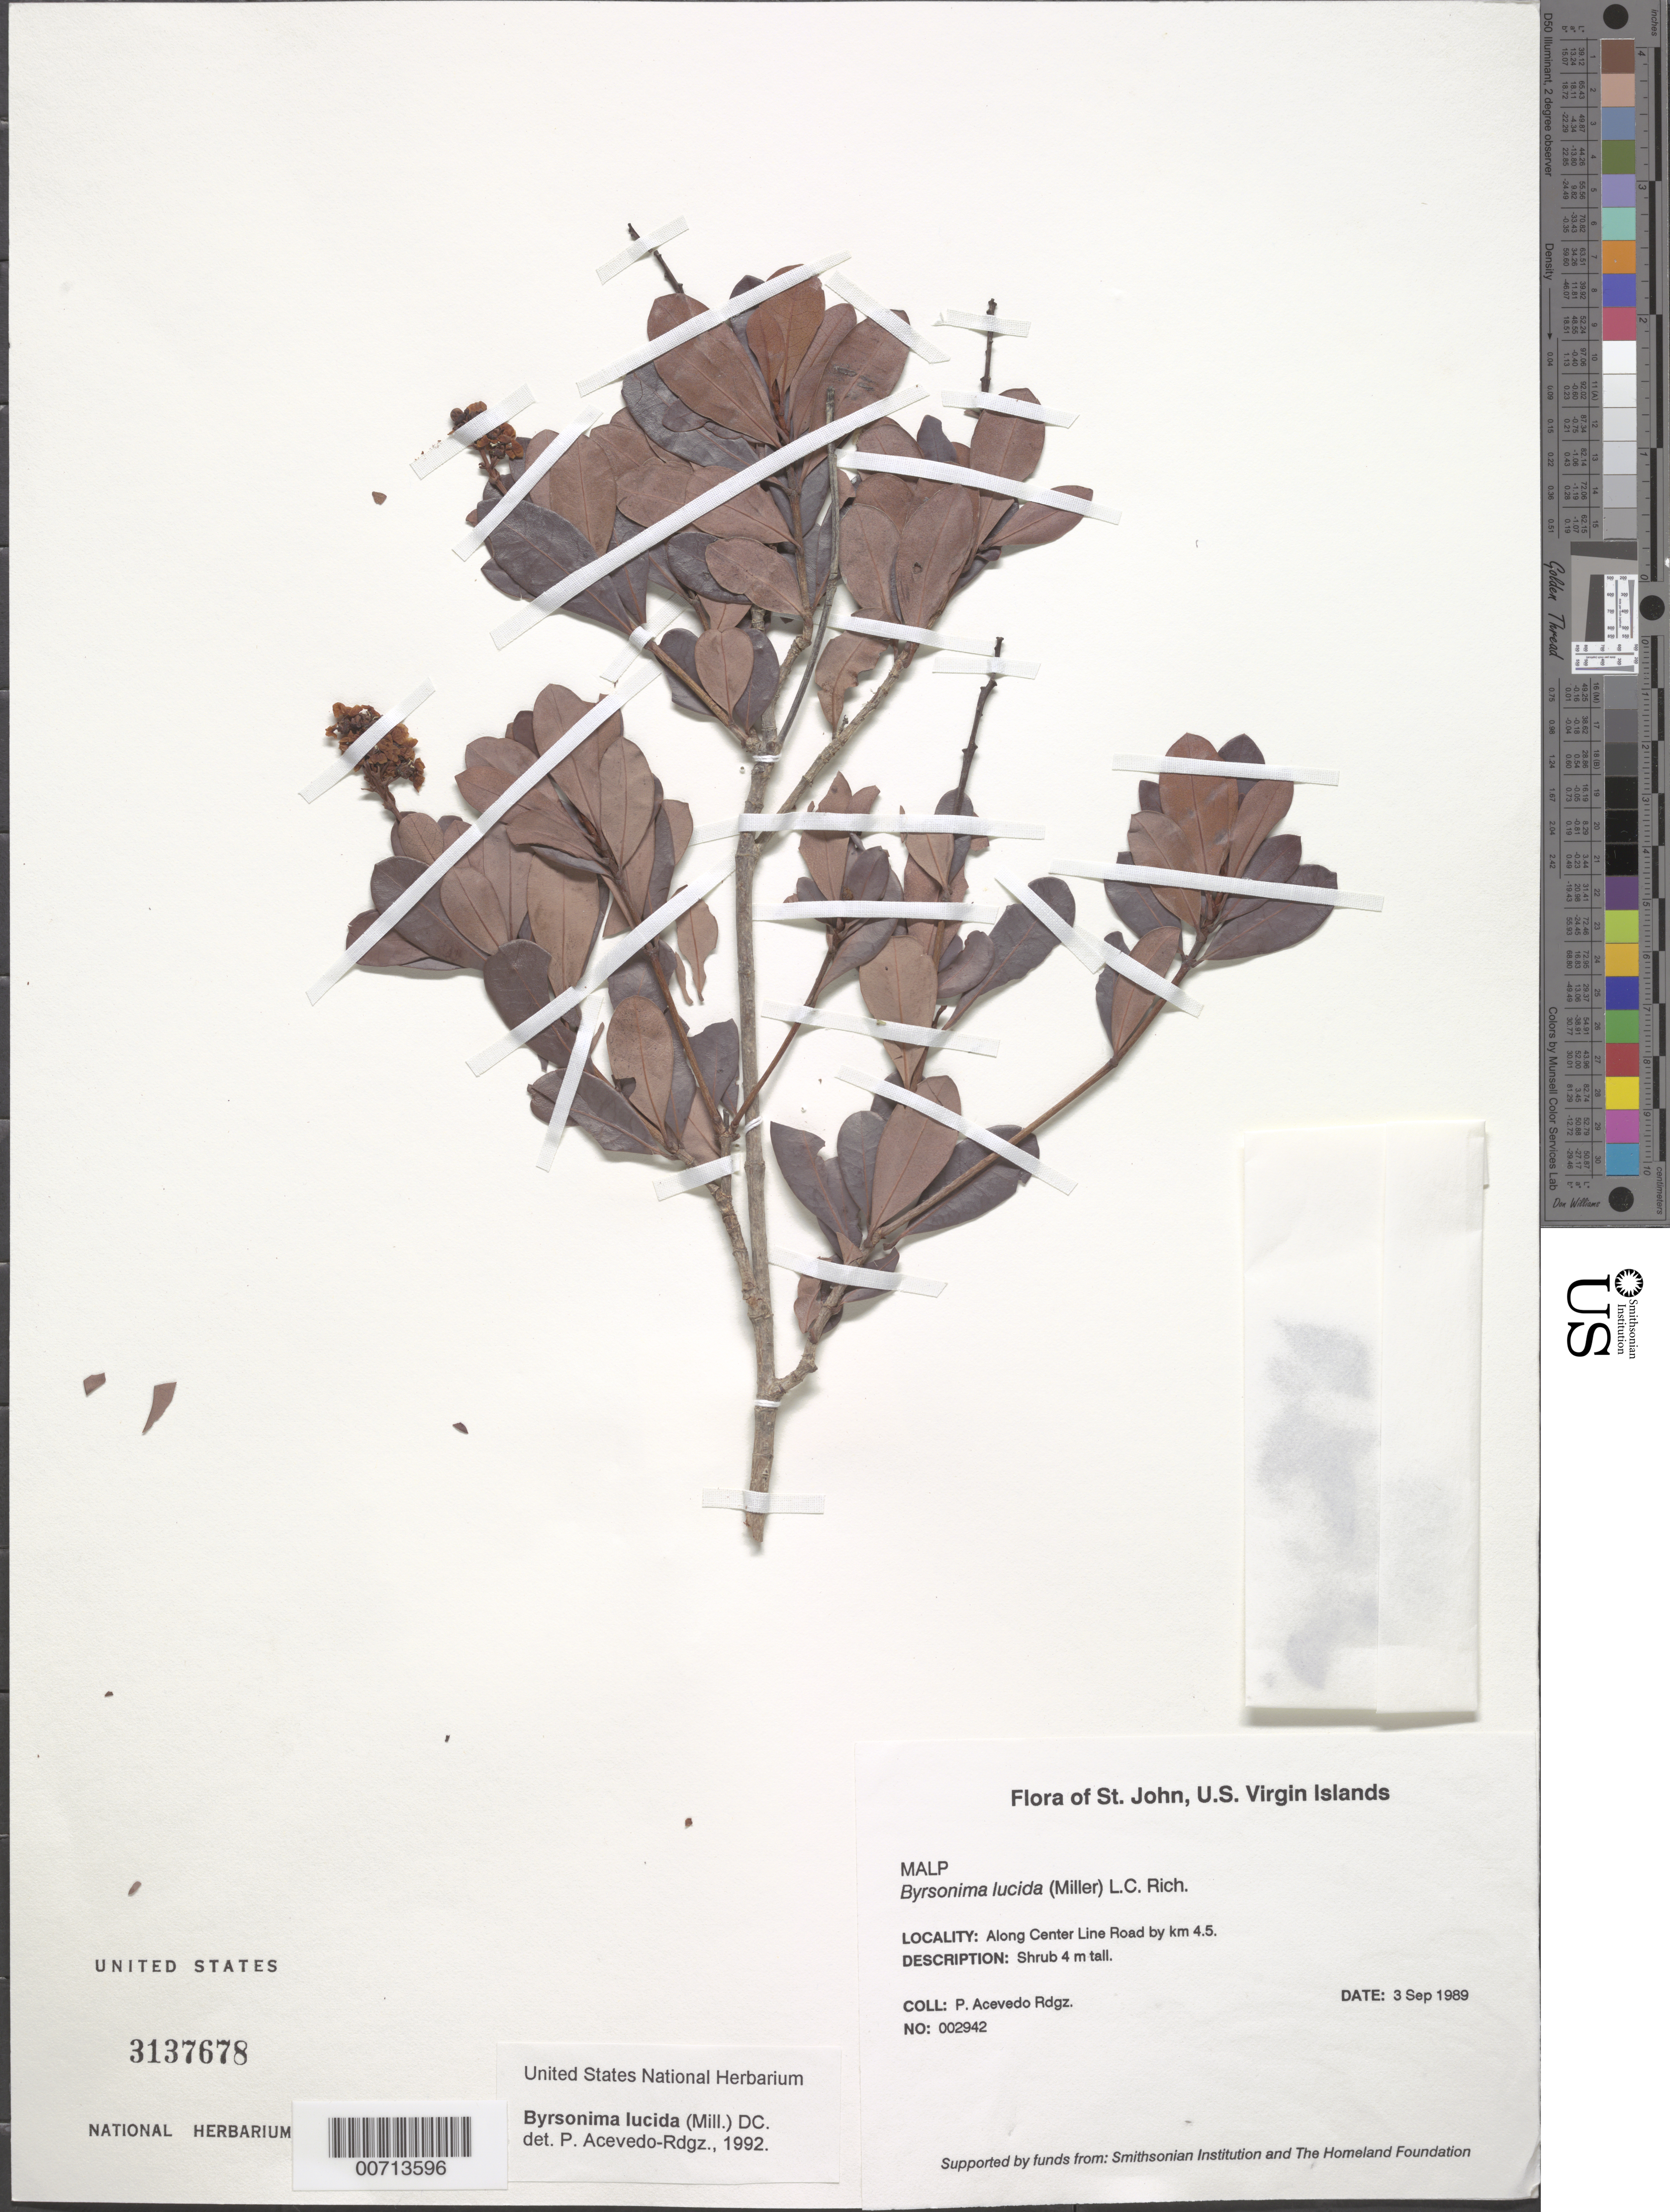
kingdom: Plantae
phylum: Tracheophyta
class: Magnoliopsida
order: Malpighiales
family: Malpighiaceae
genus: Byrsonima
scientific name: Byrsonima lucida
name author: (Mill.) DC.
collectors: P. Acevedo-Rodr.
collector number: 2942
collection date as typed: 03 Sep 1989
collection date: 1989-09-03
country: U.S. Virgin Islands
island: St. John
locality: Along Center Line Road by km 4.5.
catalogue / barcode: US 3137678